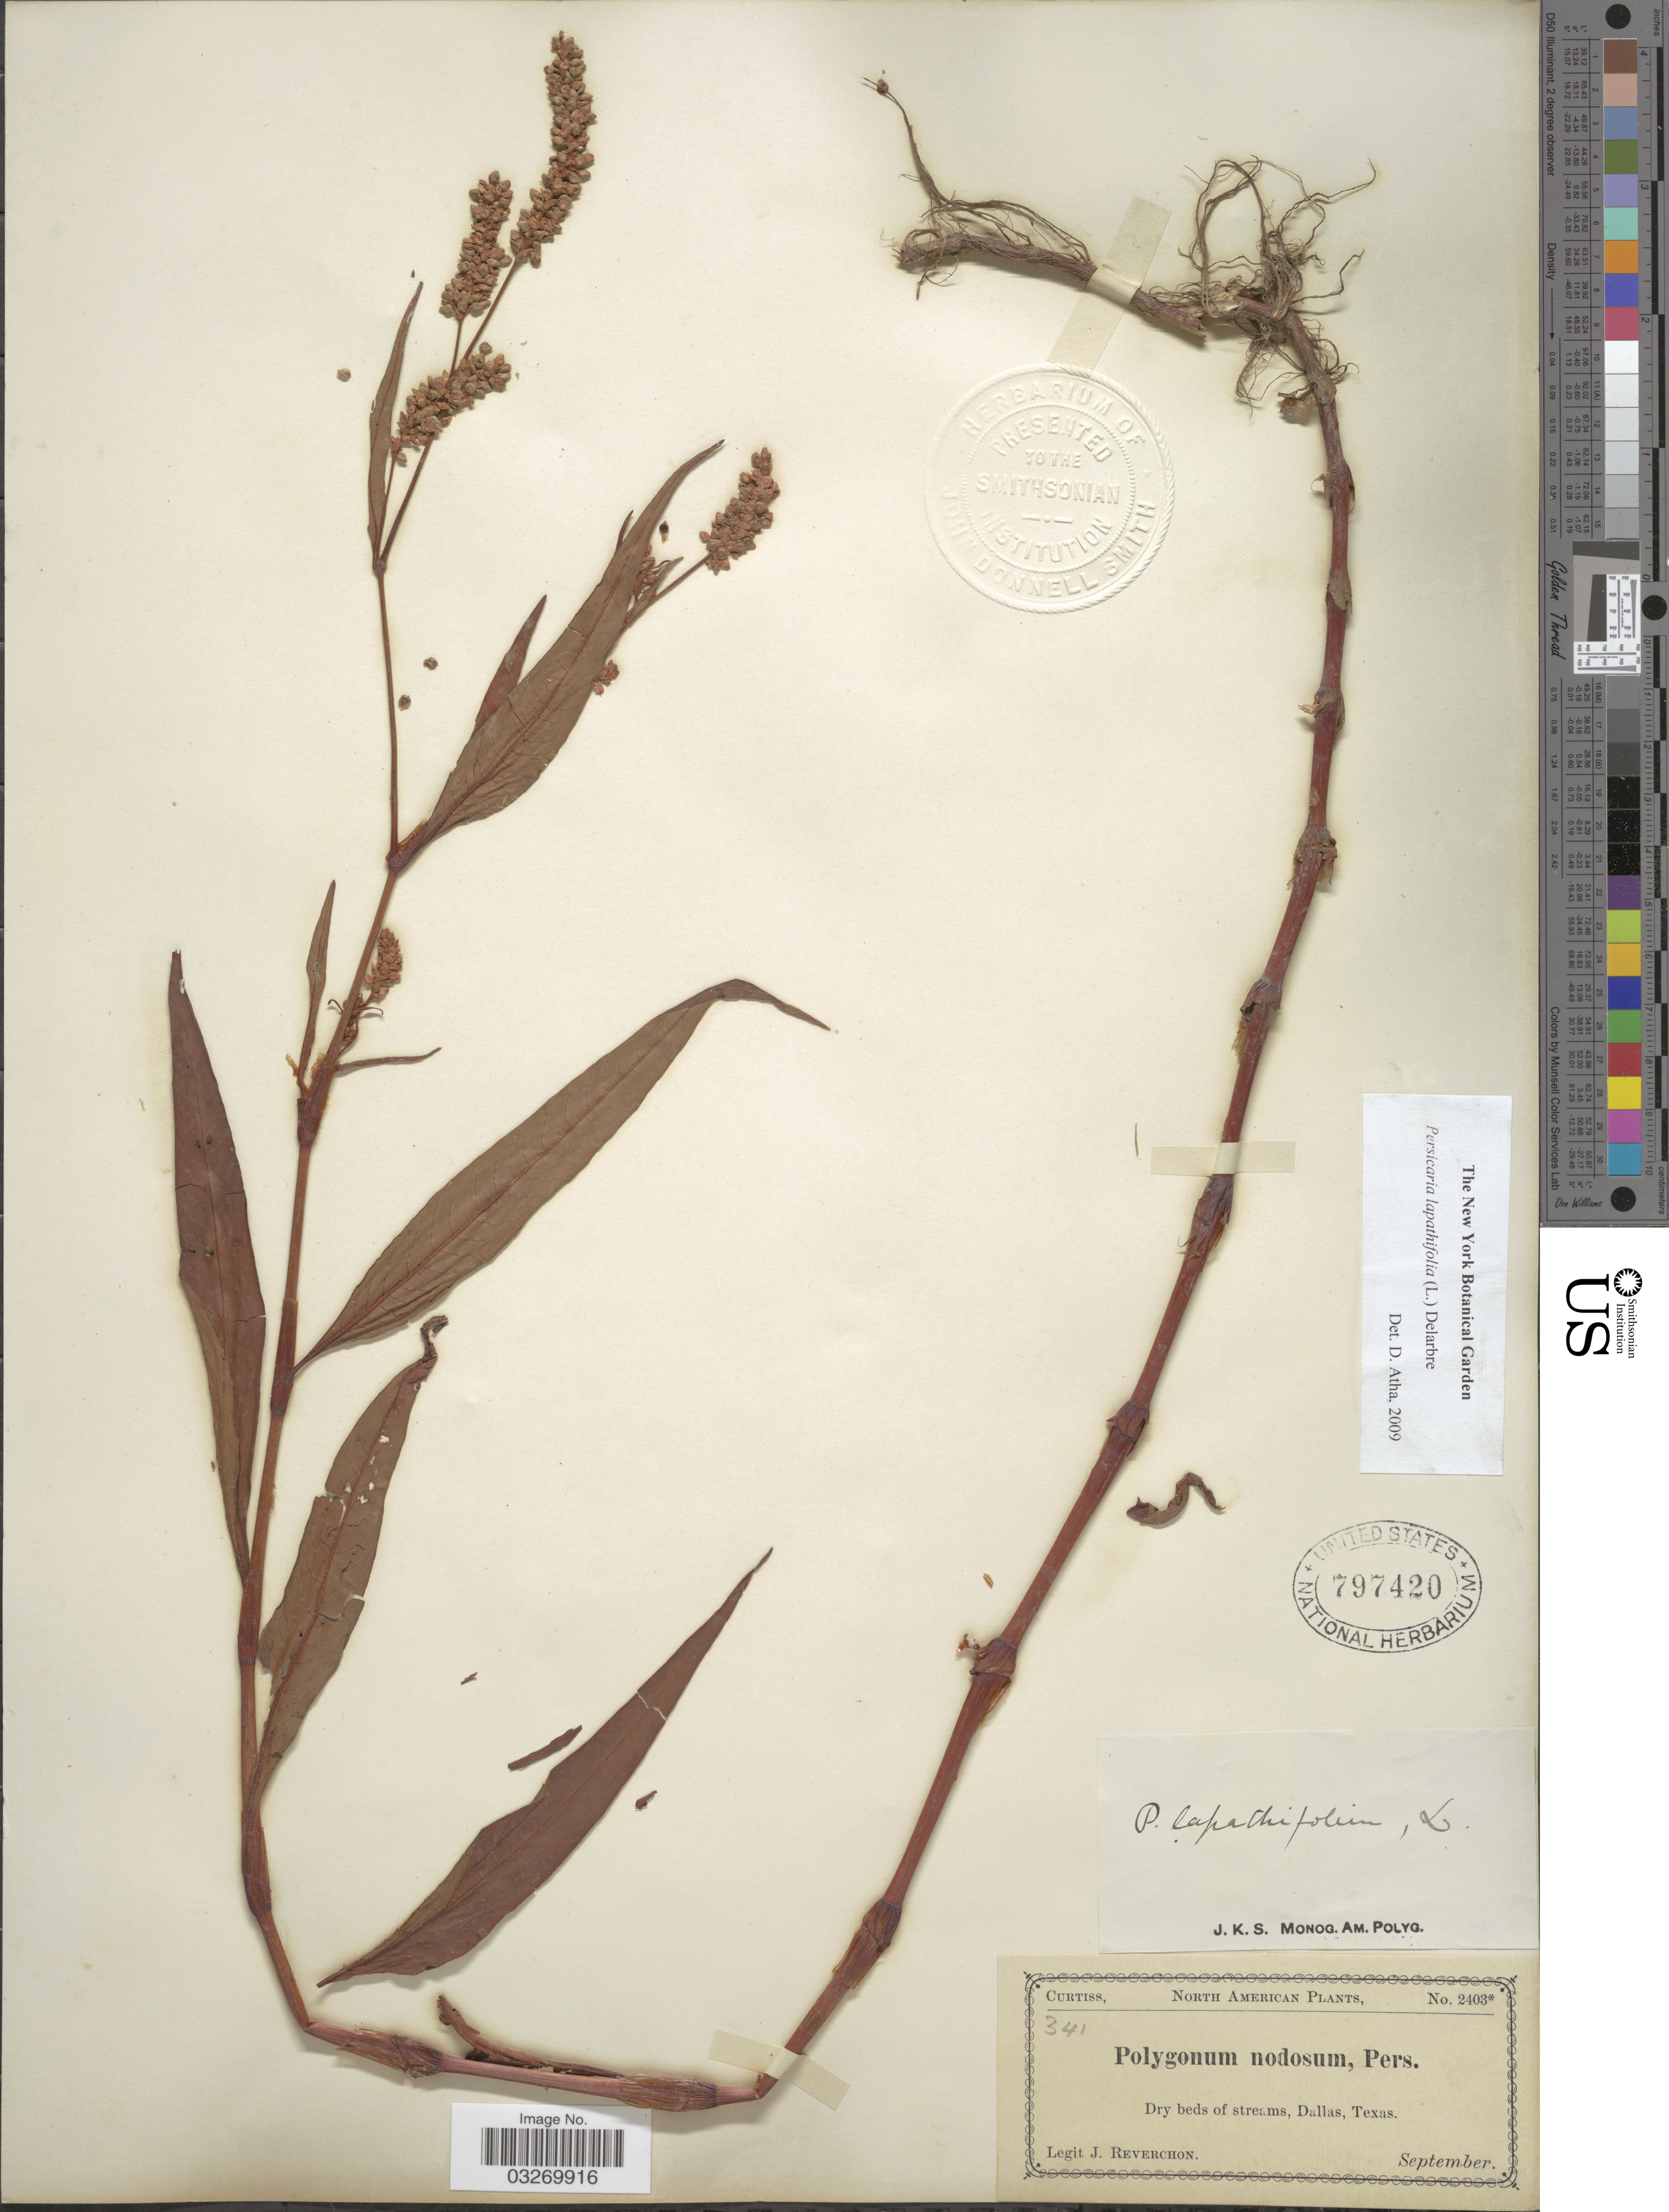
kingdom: Plantae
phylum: Tracheophyta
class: Magnoliopsida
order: Caryophyllales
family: Polygonaceae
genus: Persicaria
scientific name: Persicaria lapathifolia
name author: (L.) Delarbre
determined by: Atha, D. E.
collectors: J. Reverchon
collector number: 2403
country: United States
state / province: Texas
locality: Dallas.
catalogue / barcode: US 797420